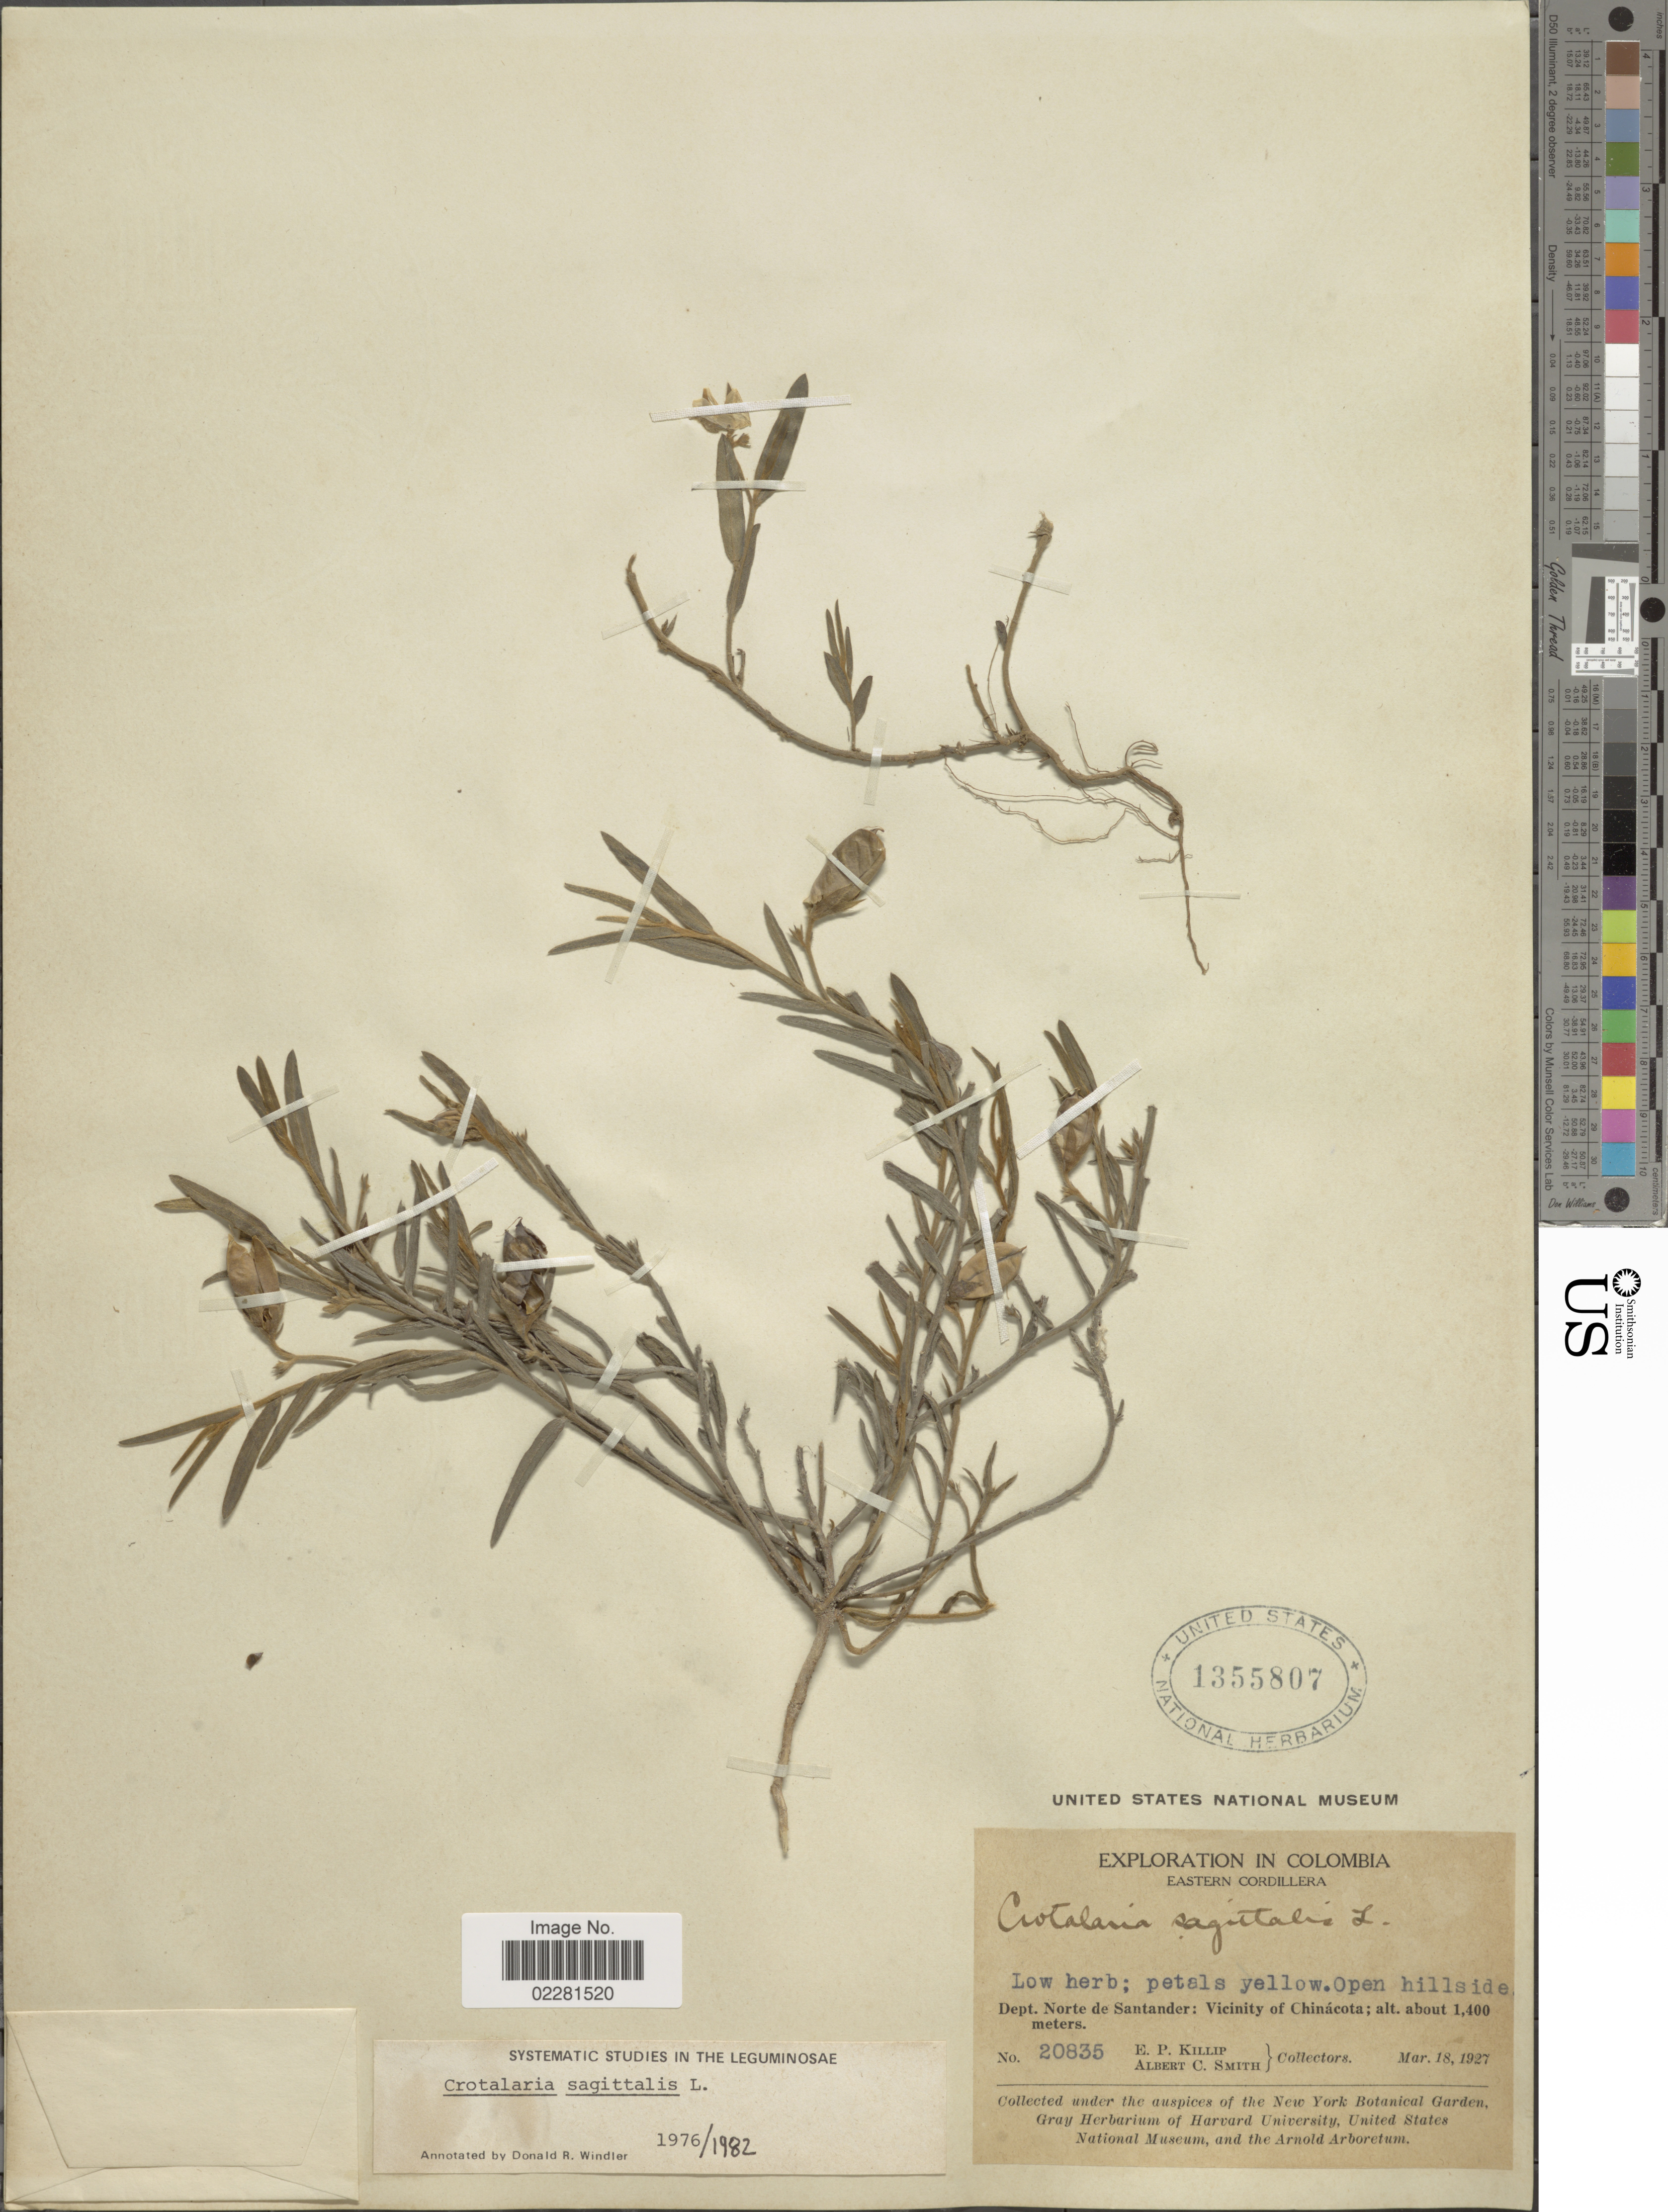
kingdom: Plantae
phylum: Tracheophyta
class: Magnoliopsida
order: Fabales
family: Fabaceae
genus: Crotalaria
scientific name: Crotalaria sagittalis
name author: L.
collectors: E. P. Killip & A. C. Smith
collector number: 20835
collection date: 1927-03-18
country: Colombia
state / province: Norte de Santander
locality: Eastern Cordillera, Vicinity of Chinacota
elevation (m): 1400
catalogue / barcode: US 1355807